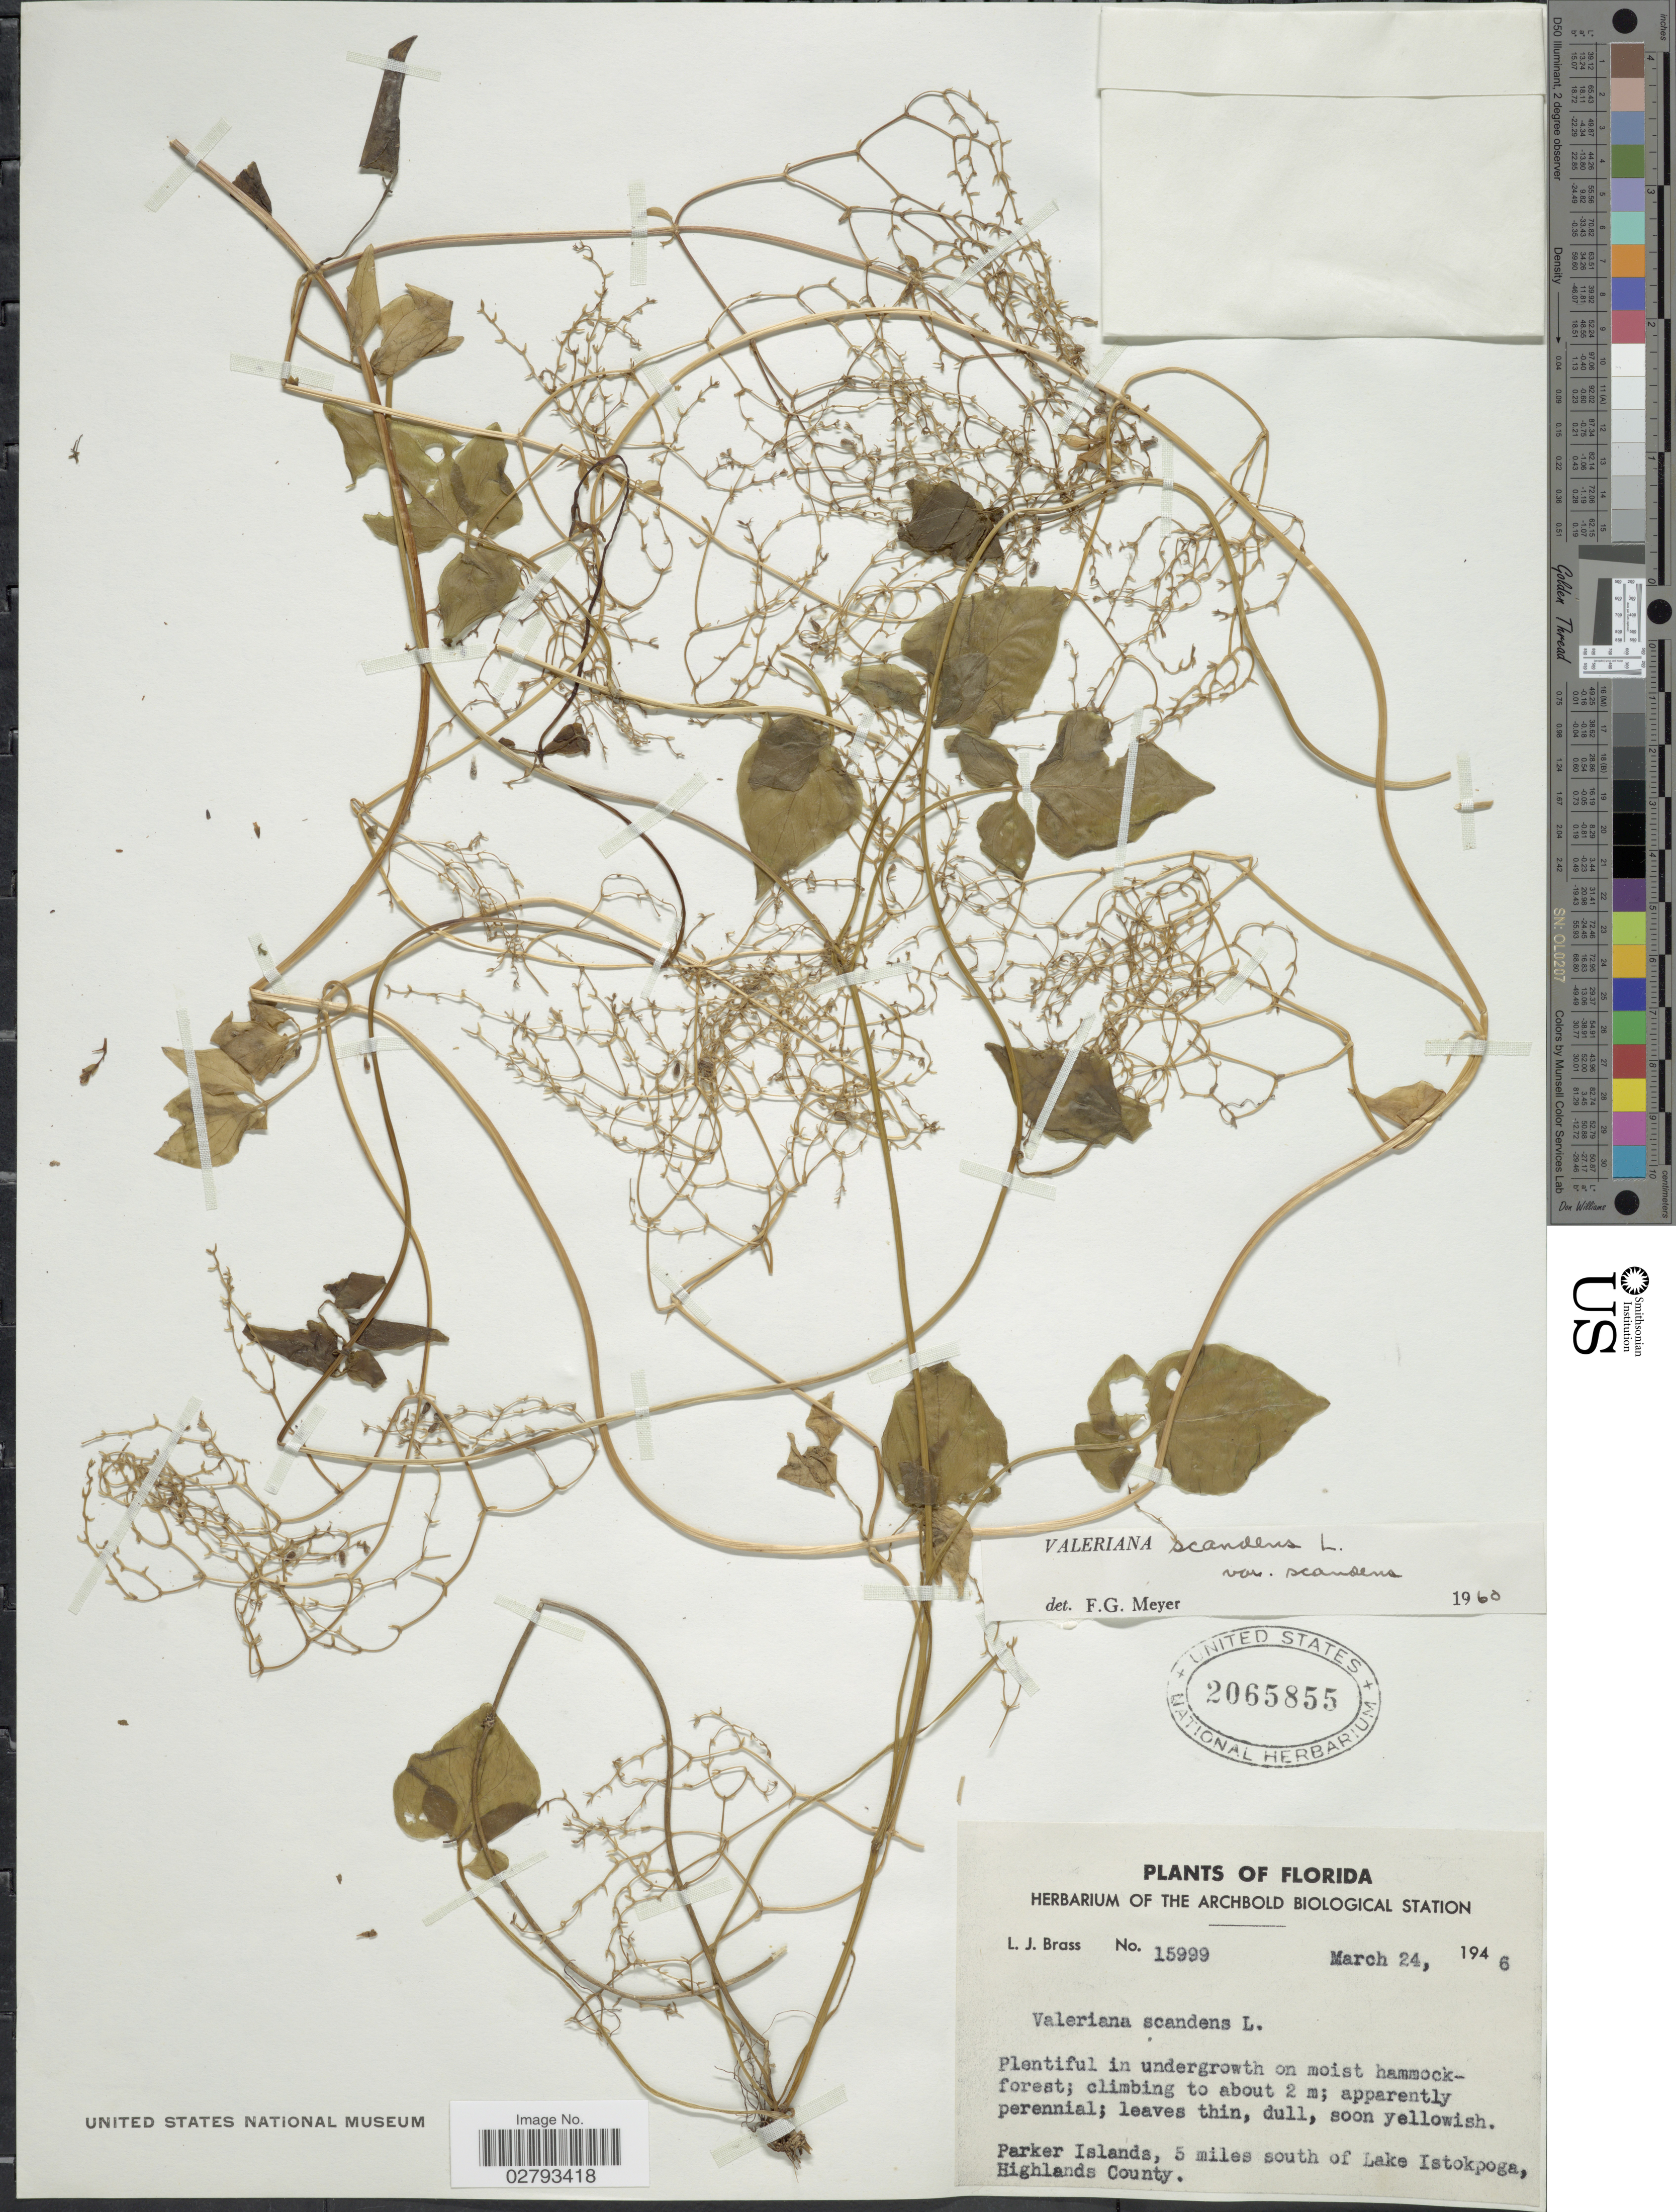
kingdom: Plantae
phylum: Tracheophyta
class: Magnoliopsida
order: Dipsacales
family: Caprifoliaceae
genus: Valeriana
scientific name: Valeriana scandens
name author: L.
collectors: L. J. Brass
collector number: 15999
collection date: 1946-03-24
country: United States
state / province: Florida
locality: Parker Islands, 5 miles south of Lake Istokpoga, Highlands County.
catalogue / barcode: US 2065855